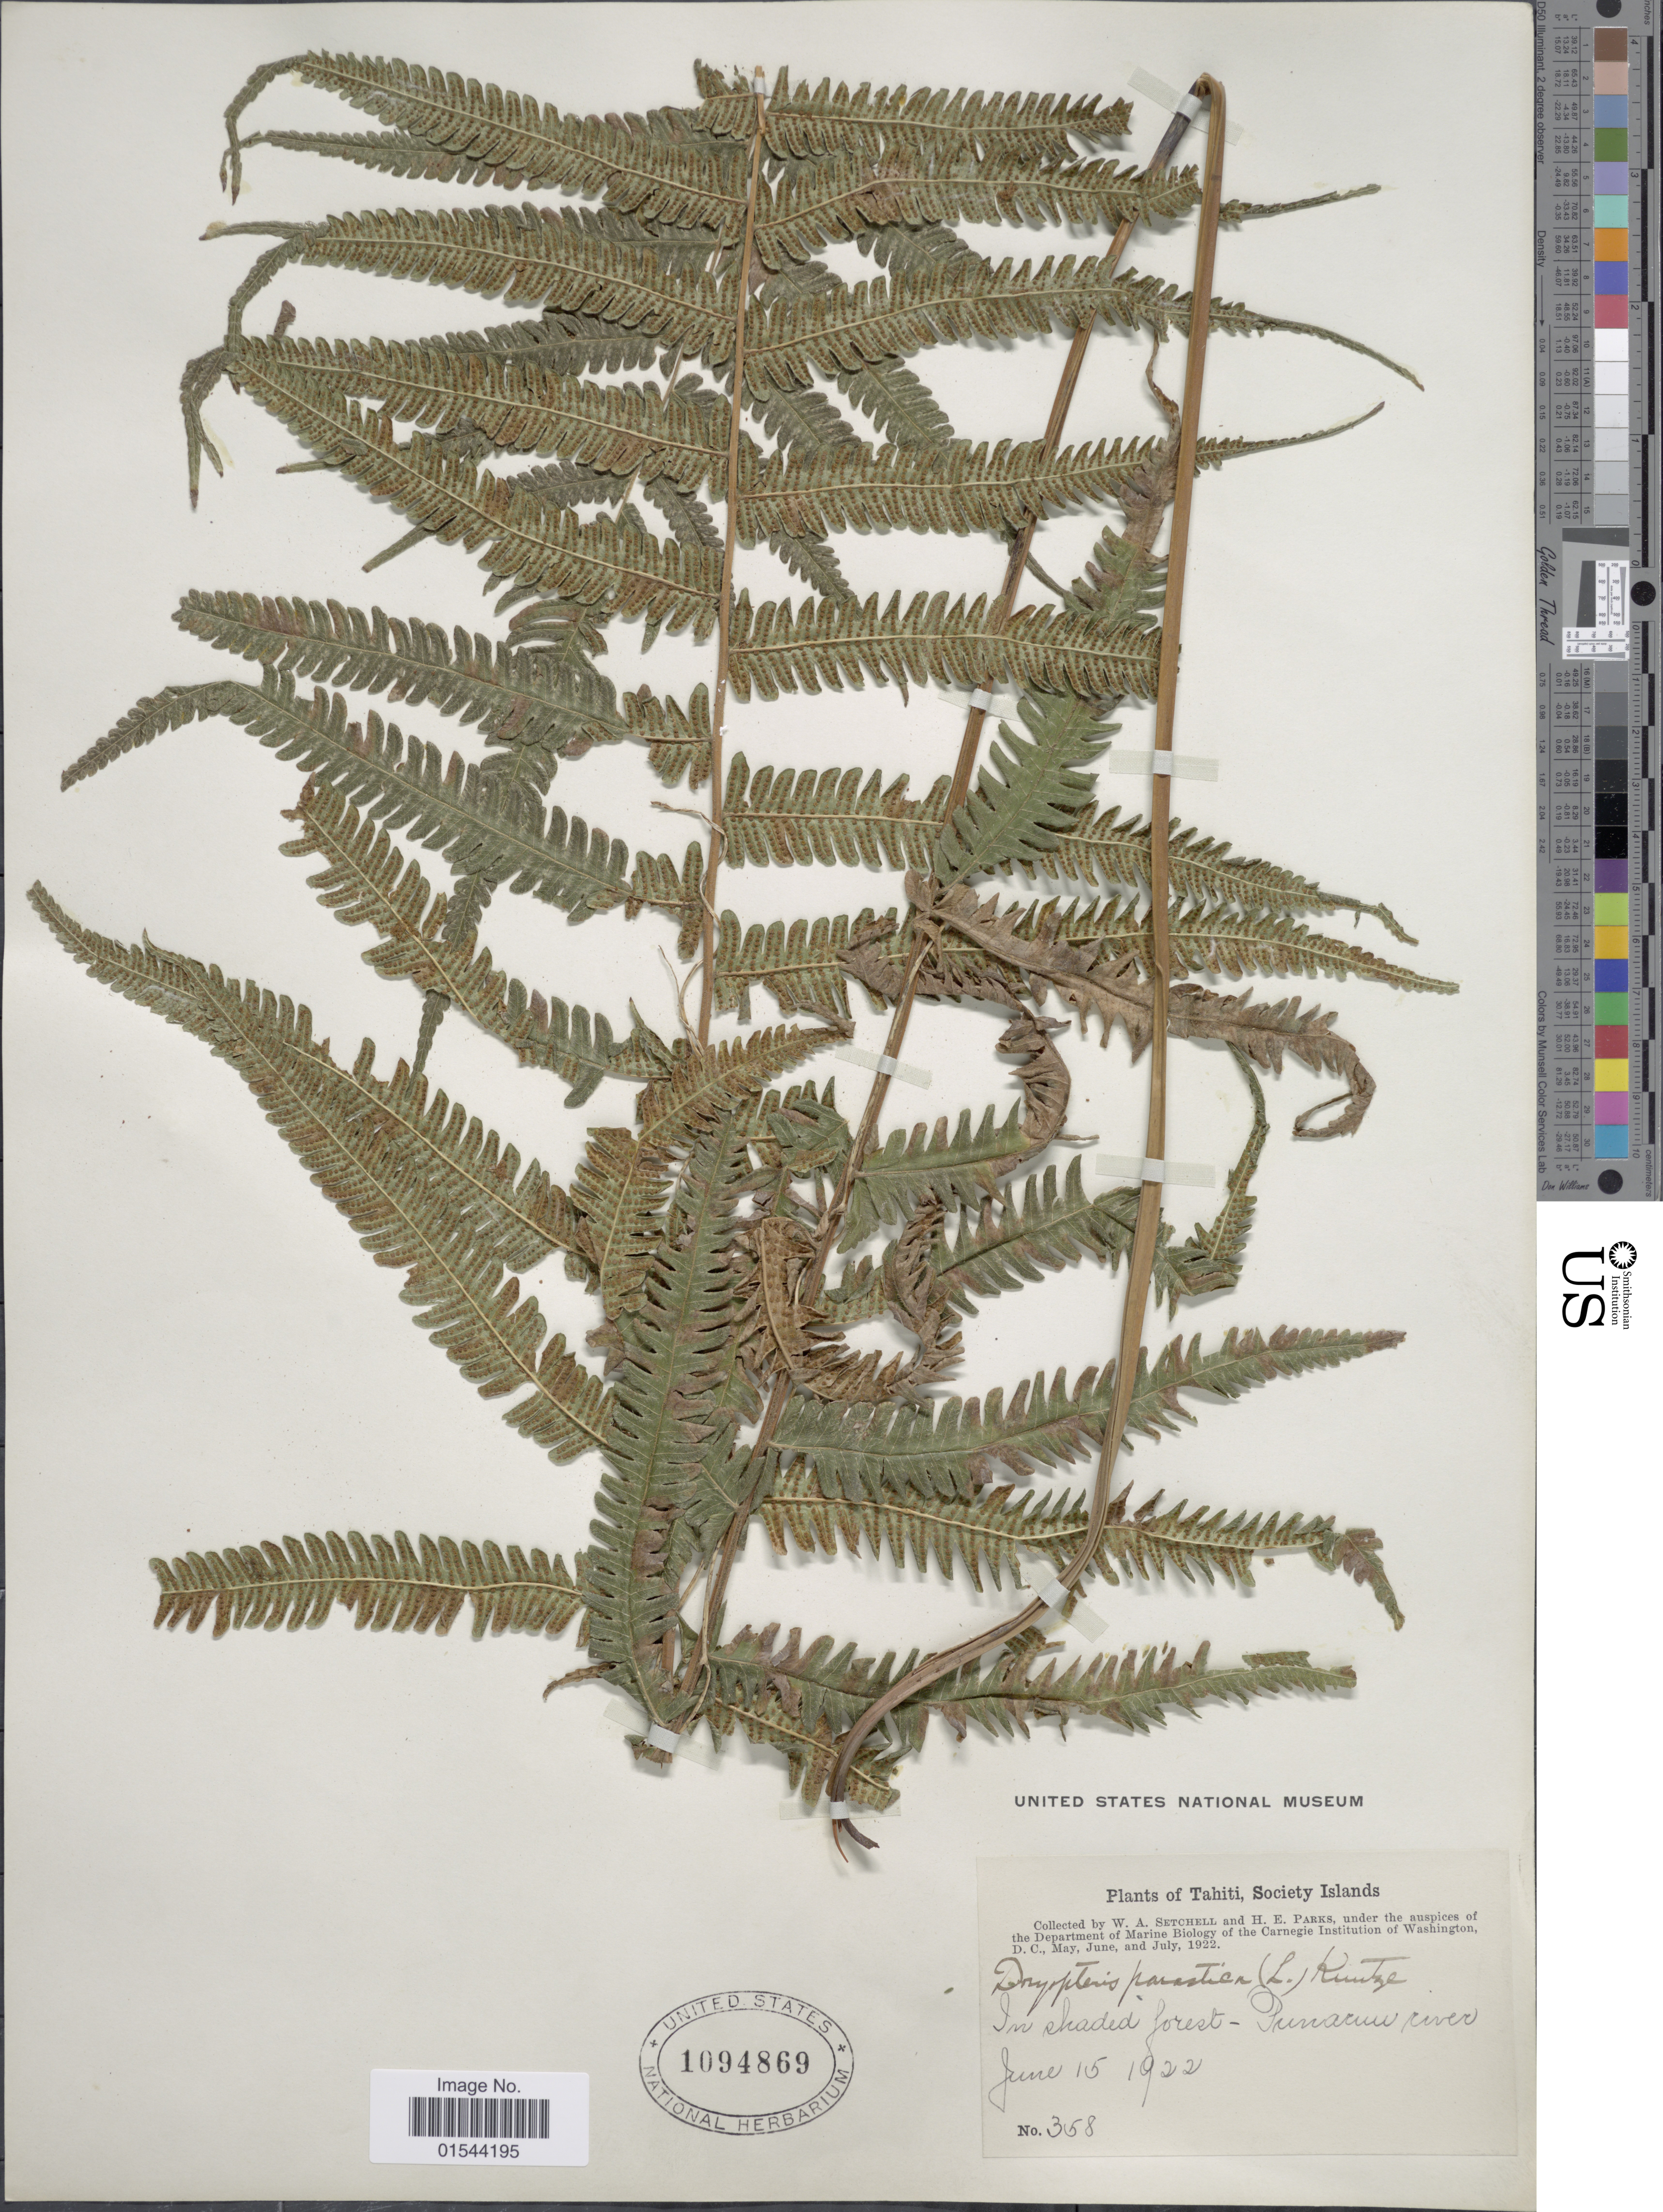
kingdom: Plantae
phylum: Tracheophyta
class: Polypodiopsida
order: Polypodiales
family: Thelypteridaceae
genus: Christella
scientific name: Christella parasitica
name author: (L.) H. Lév.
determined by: Wagner, W. L., (BOT), Smithsonian Institution - National Museum of Natural History (UNITED STATES)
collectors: W. Setchell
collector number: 358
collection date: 1922-06-15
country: French Polynesia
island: Tahiti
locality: Tahiti, Society Islands, In shaded forest - Punarum river [interpreted]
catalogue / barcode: US 1094869